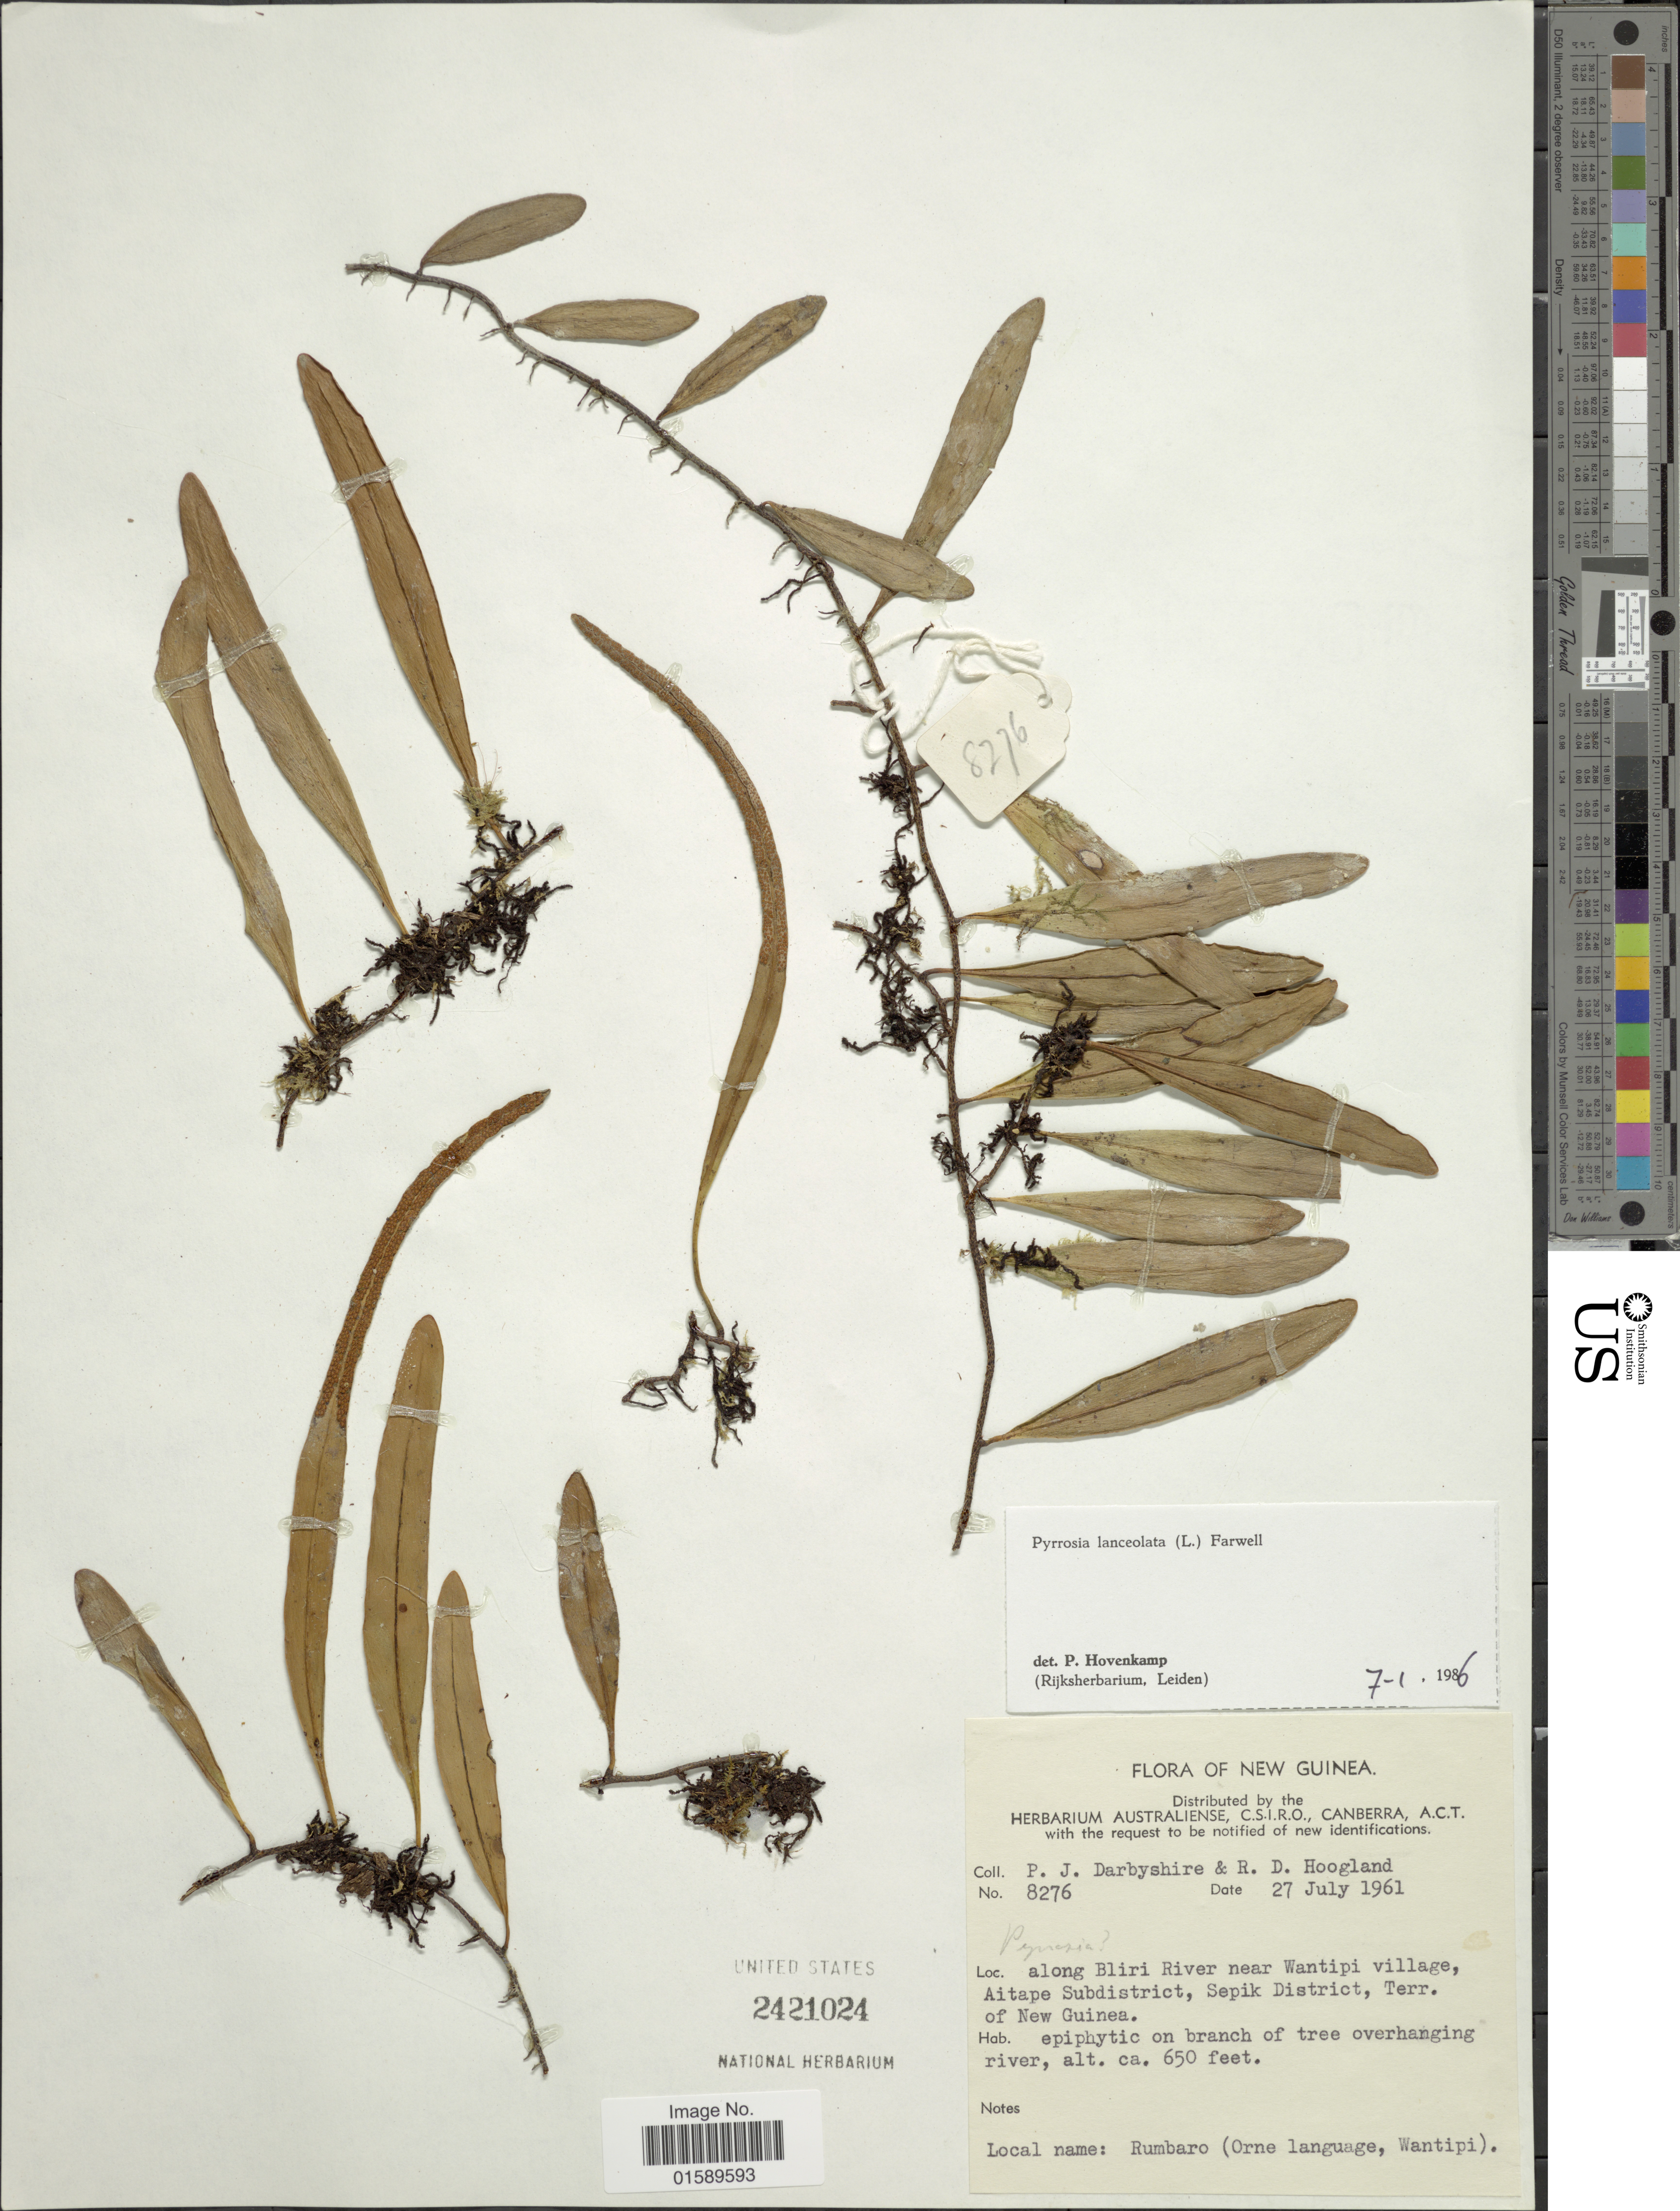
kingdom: Plantae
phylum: Tracheophyta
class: Polypodiopsida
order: Polypodiales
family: Polypodiaceae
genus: Pyrrosia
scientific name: Pyrrosia lanceolata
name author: (L.) Farw.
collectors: P. Darbyshire & R. D. Hoogland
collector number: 8276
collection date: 1961-07-27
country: Papua New Guinea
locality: New Guinea, along Bliri River near Wantipi village, Aitape Subdistrict, Sepik District, Terr. of New Guinea.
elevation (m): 198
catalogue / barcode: US 2421024